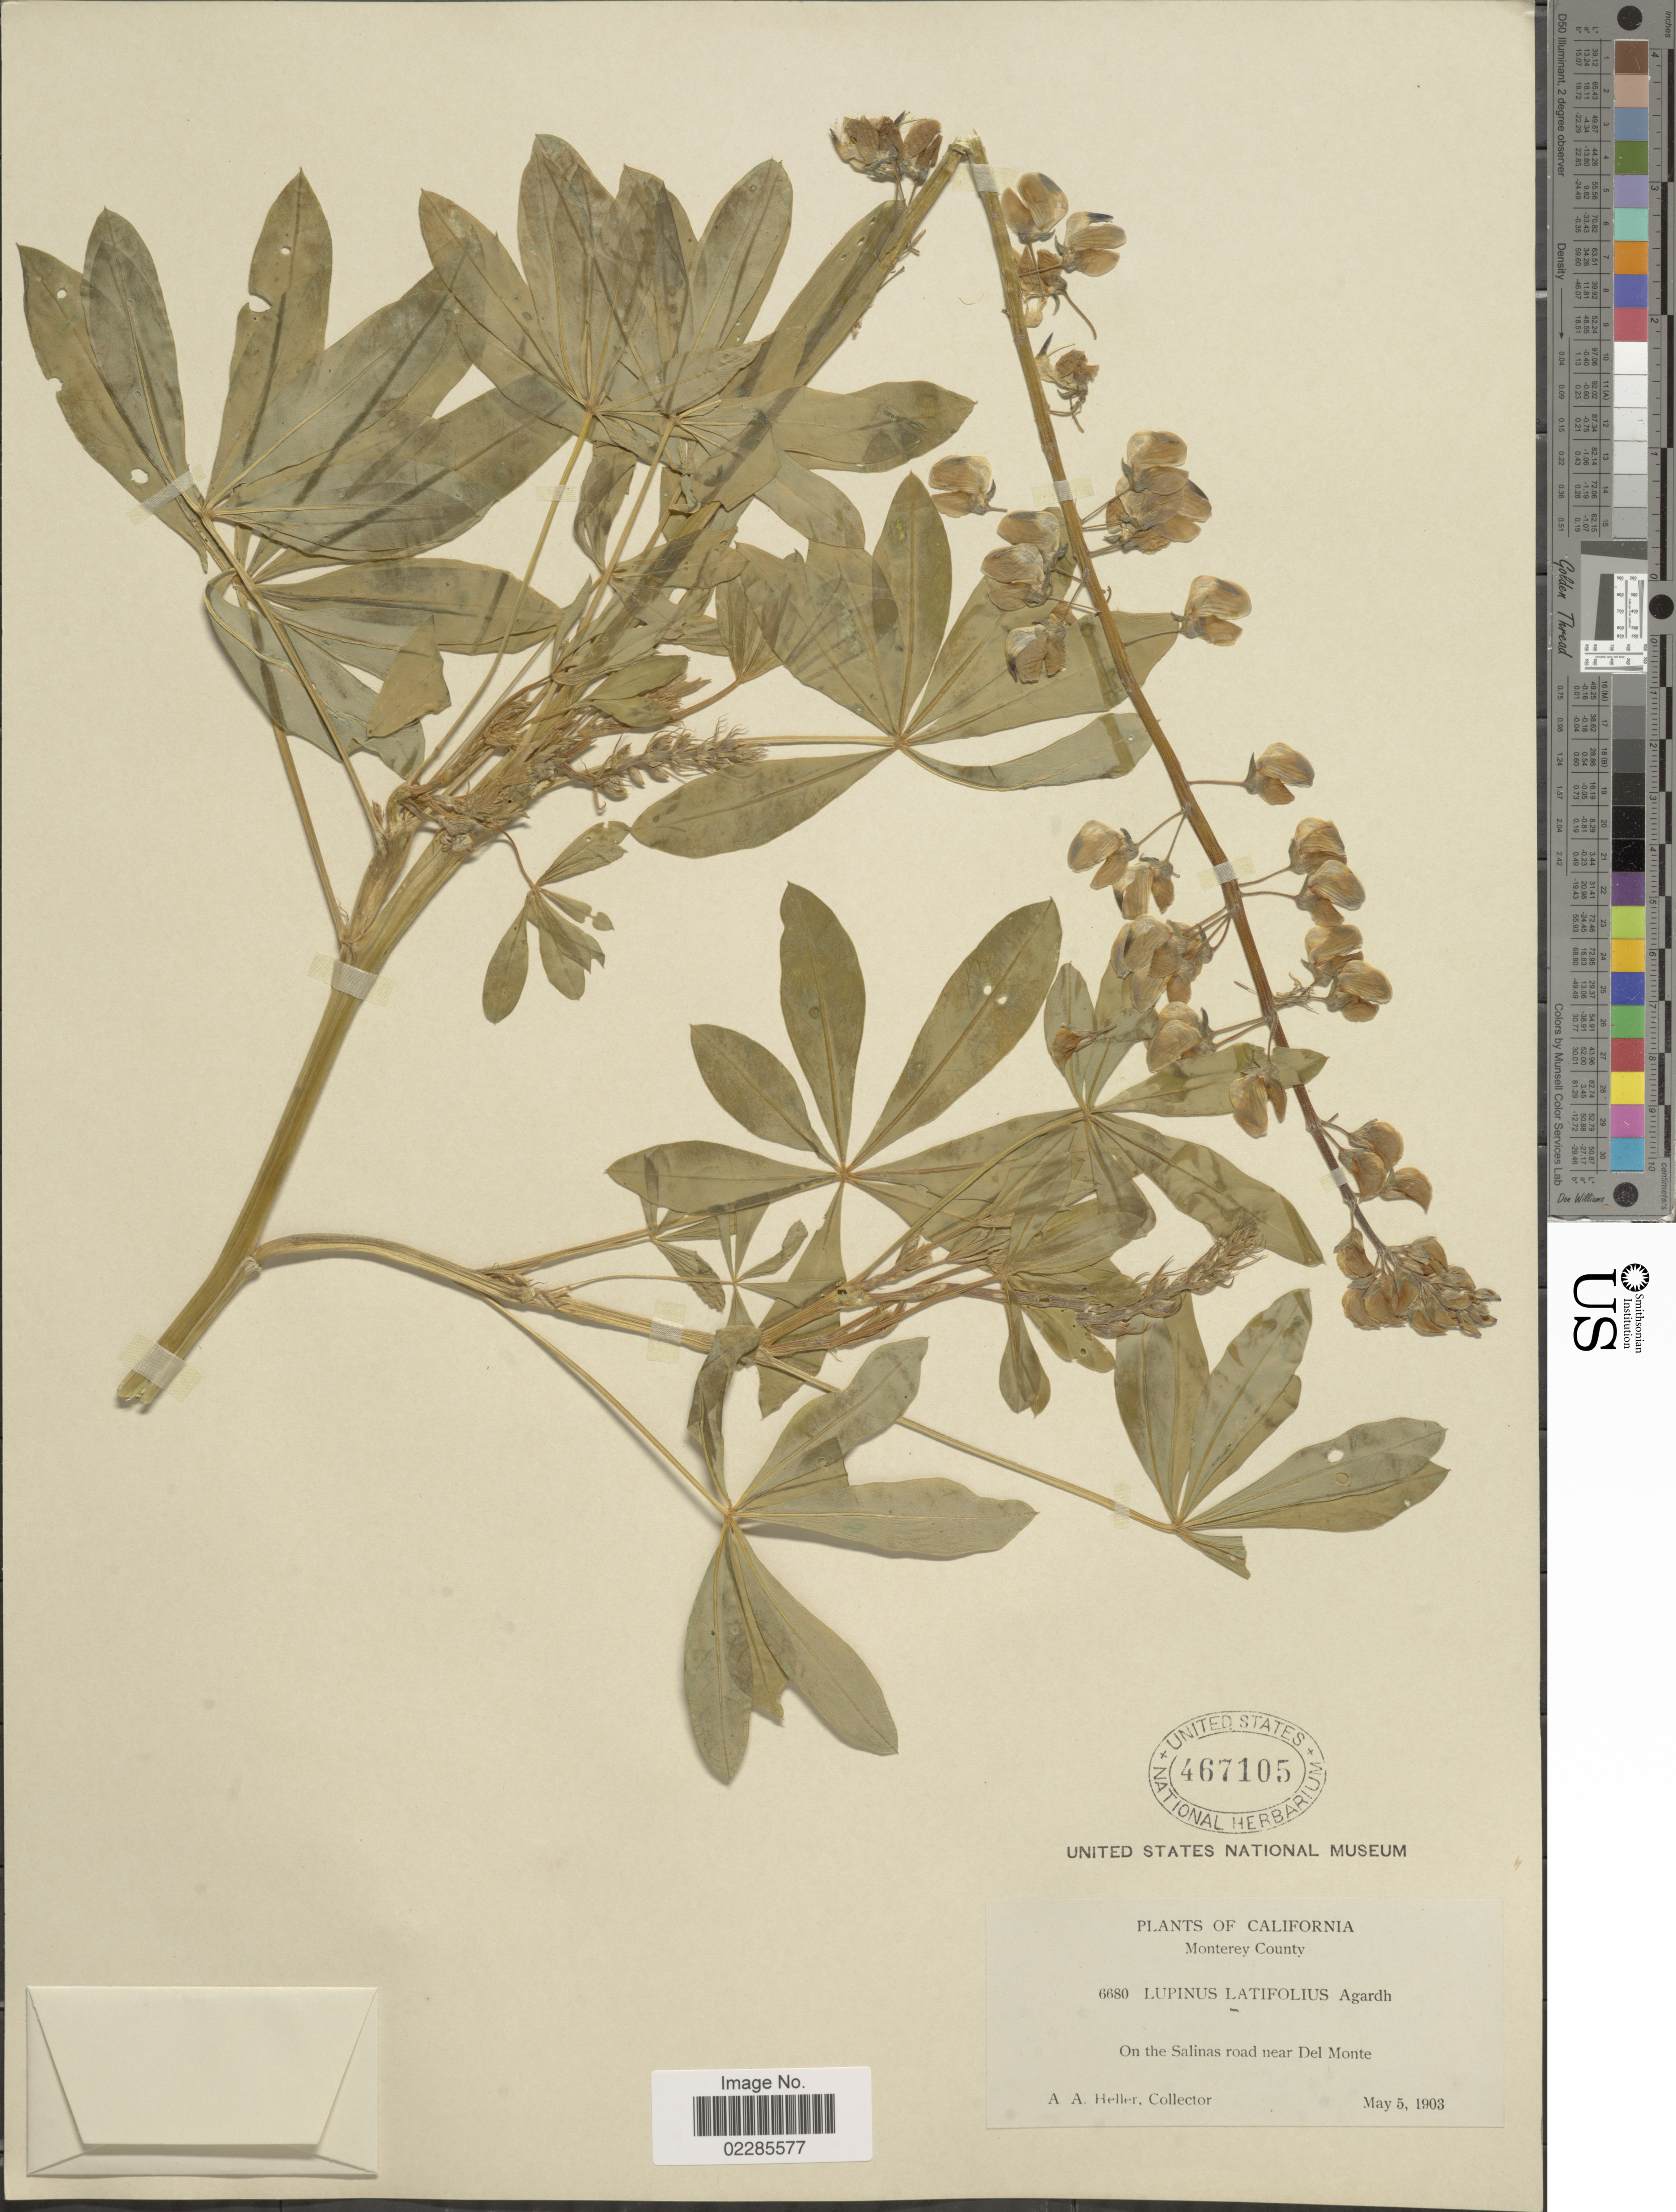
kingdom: Plantae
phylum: Tracheophyta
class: Magnoliopsida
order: Fabales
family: Fabaceae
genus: Lupinus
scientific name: Lupinus latifolius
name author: Lindl. ex J. Agardh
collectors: A. A. Heller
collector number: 6680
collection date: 1903-05-05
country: United States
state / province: California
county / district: Monterey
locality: Monterey County, On the Salinas road near Del Monte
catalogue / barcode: US 467105